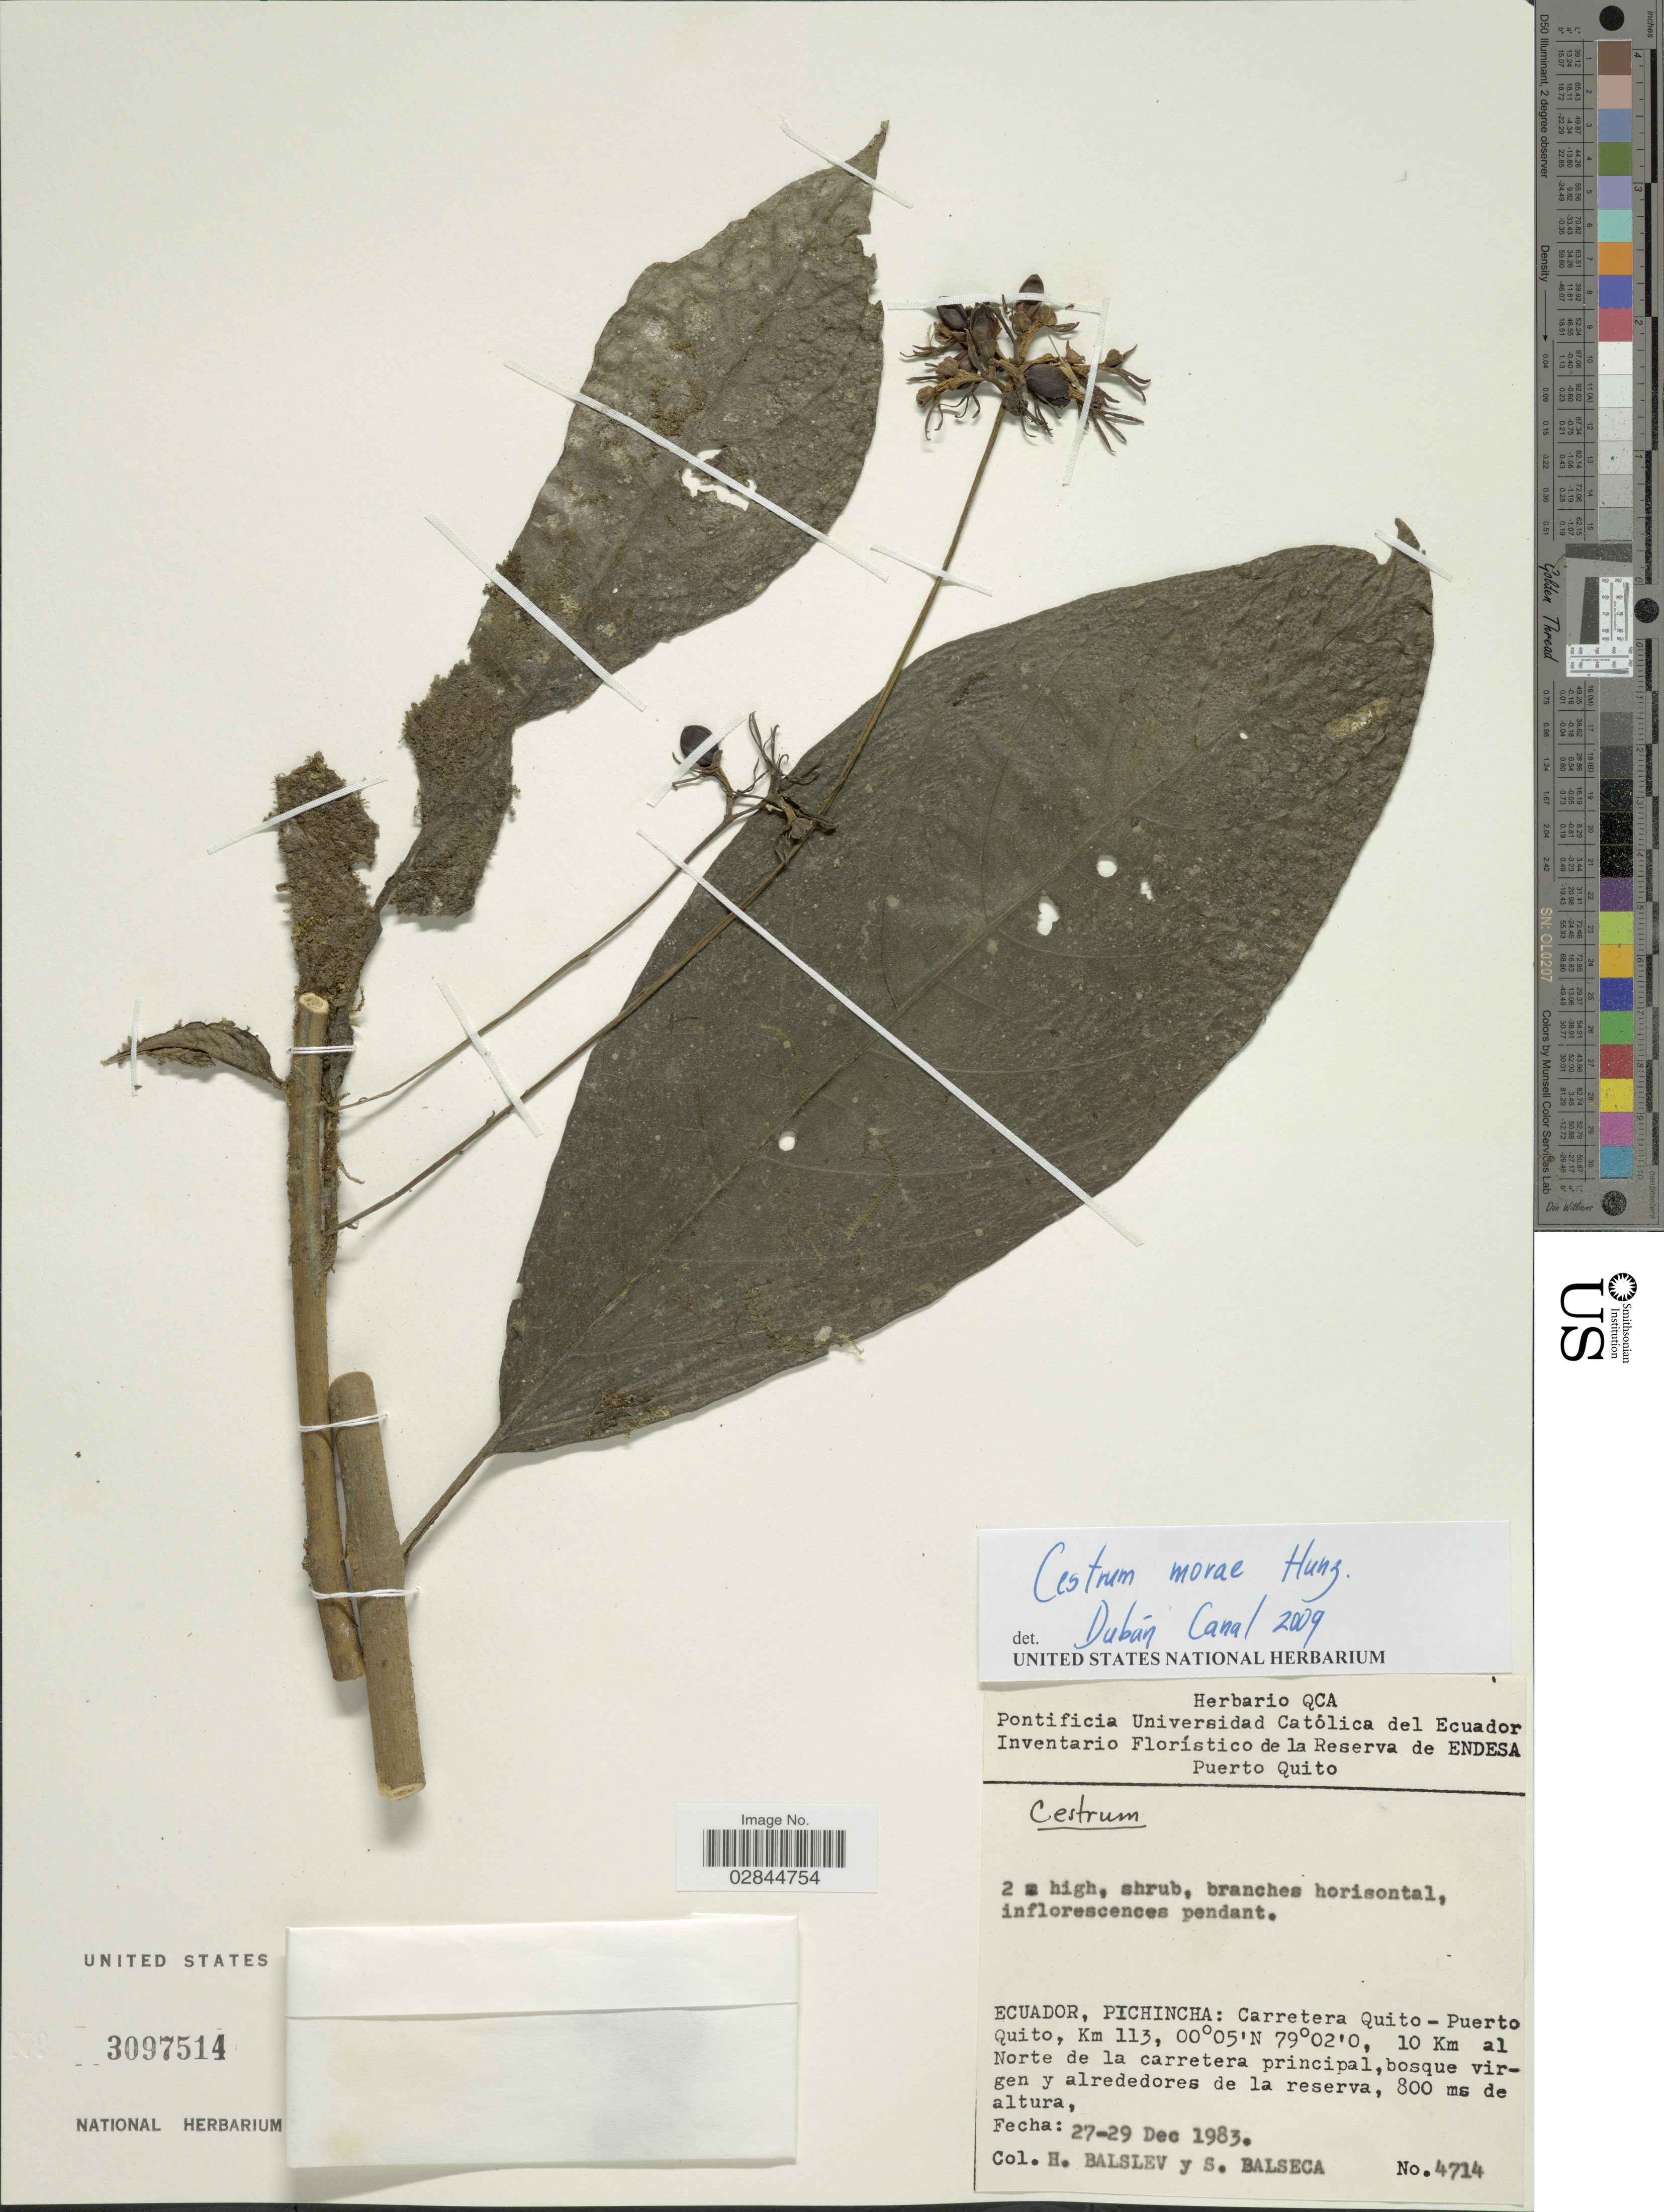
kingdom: Plantae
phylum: Tracheophyta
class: Magnoliopsida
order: Solanales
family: Solanaceae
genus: Cestrum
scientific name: Cestrum morae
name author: Hunz.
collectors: H. Balslev & S. Balseca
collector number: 4714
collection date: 1983-12-27/1983-12-29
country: Ecuador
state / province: Pichincha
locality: Carretera Quito- Puerto Quito, Km 113, 10 Km al Norte de la carretera principal.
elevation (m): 800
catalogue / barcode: US 3097514